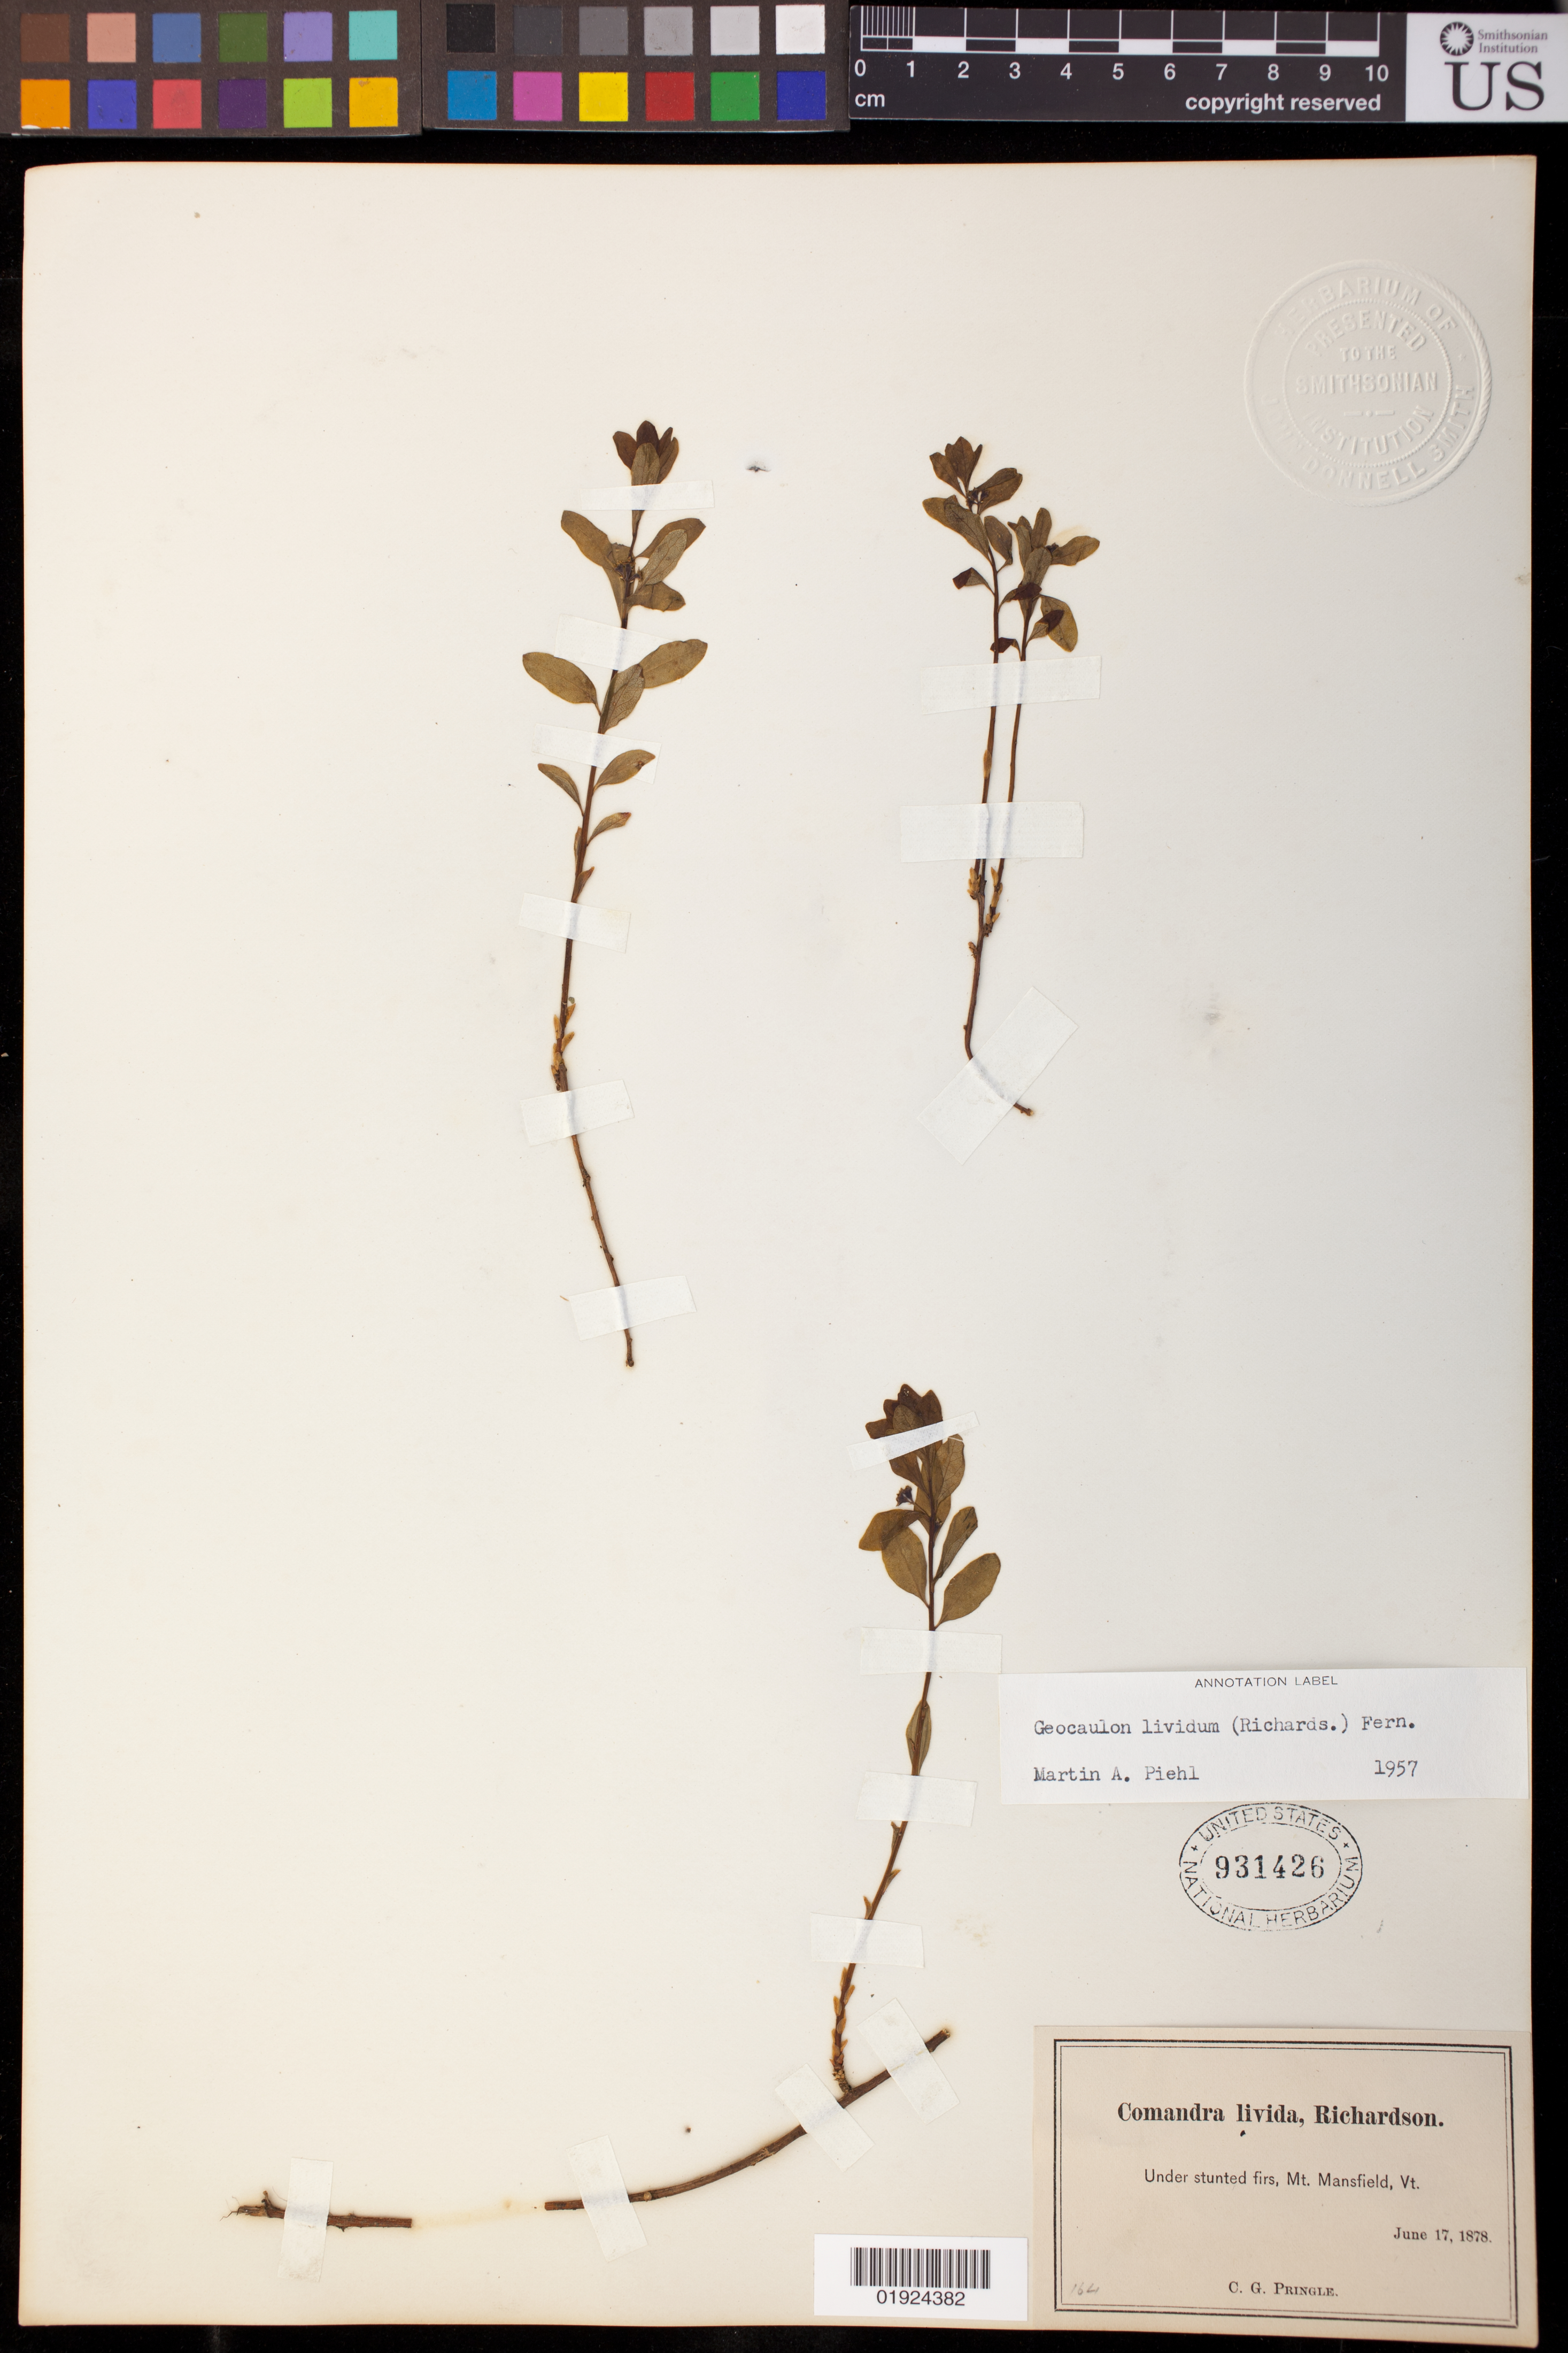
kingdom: Plantae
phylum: Tracheophyta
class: Magnoliopsida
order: Santalales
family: Comandraceae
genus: Geocaulon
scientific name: Geocaulon lividum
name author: (Richardson) Fernald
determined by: Piehl, M. A.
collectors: C. G. Pringle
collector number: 164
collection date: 1878-06-17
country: United States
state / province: Vermont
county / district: Chittenden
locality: Mt. Mansfield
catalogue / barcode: US 931426